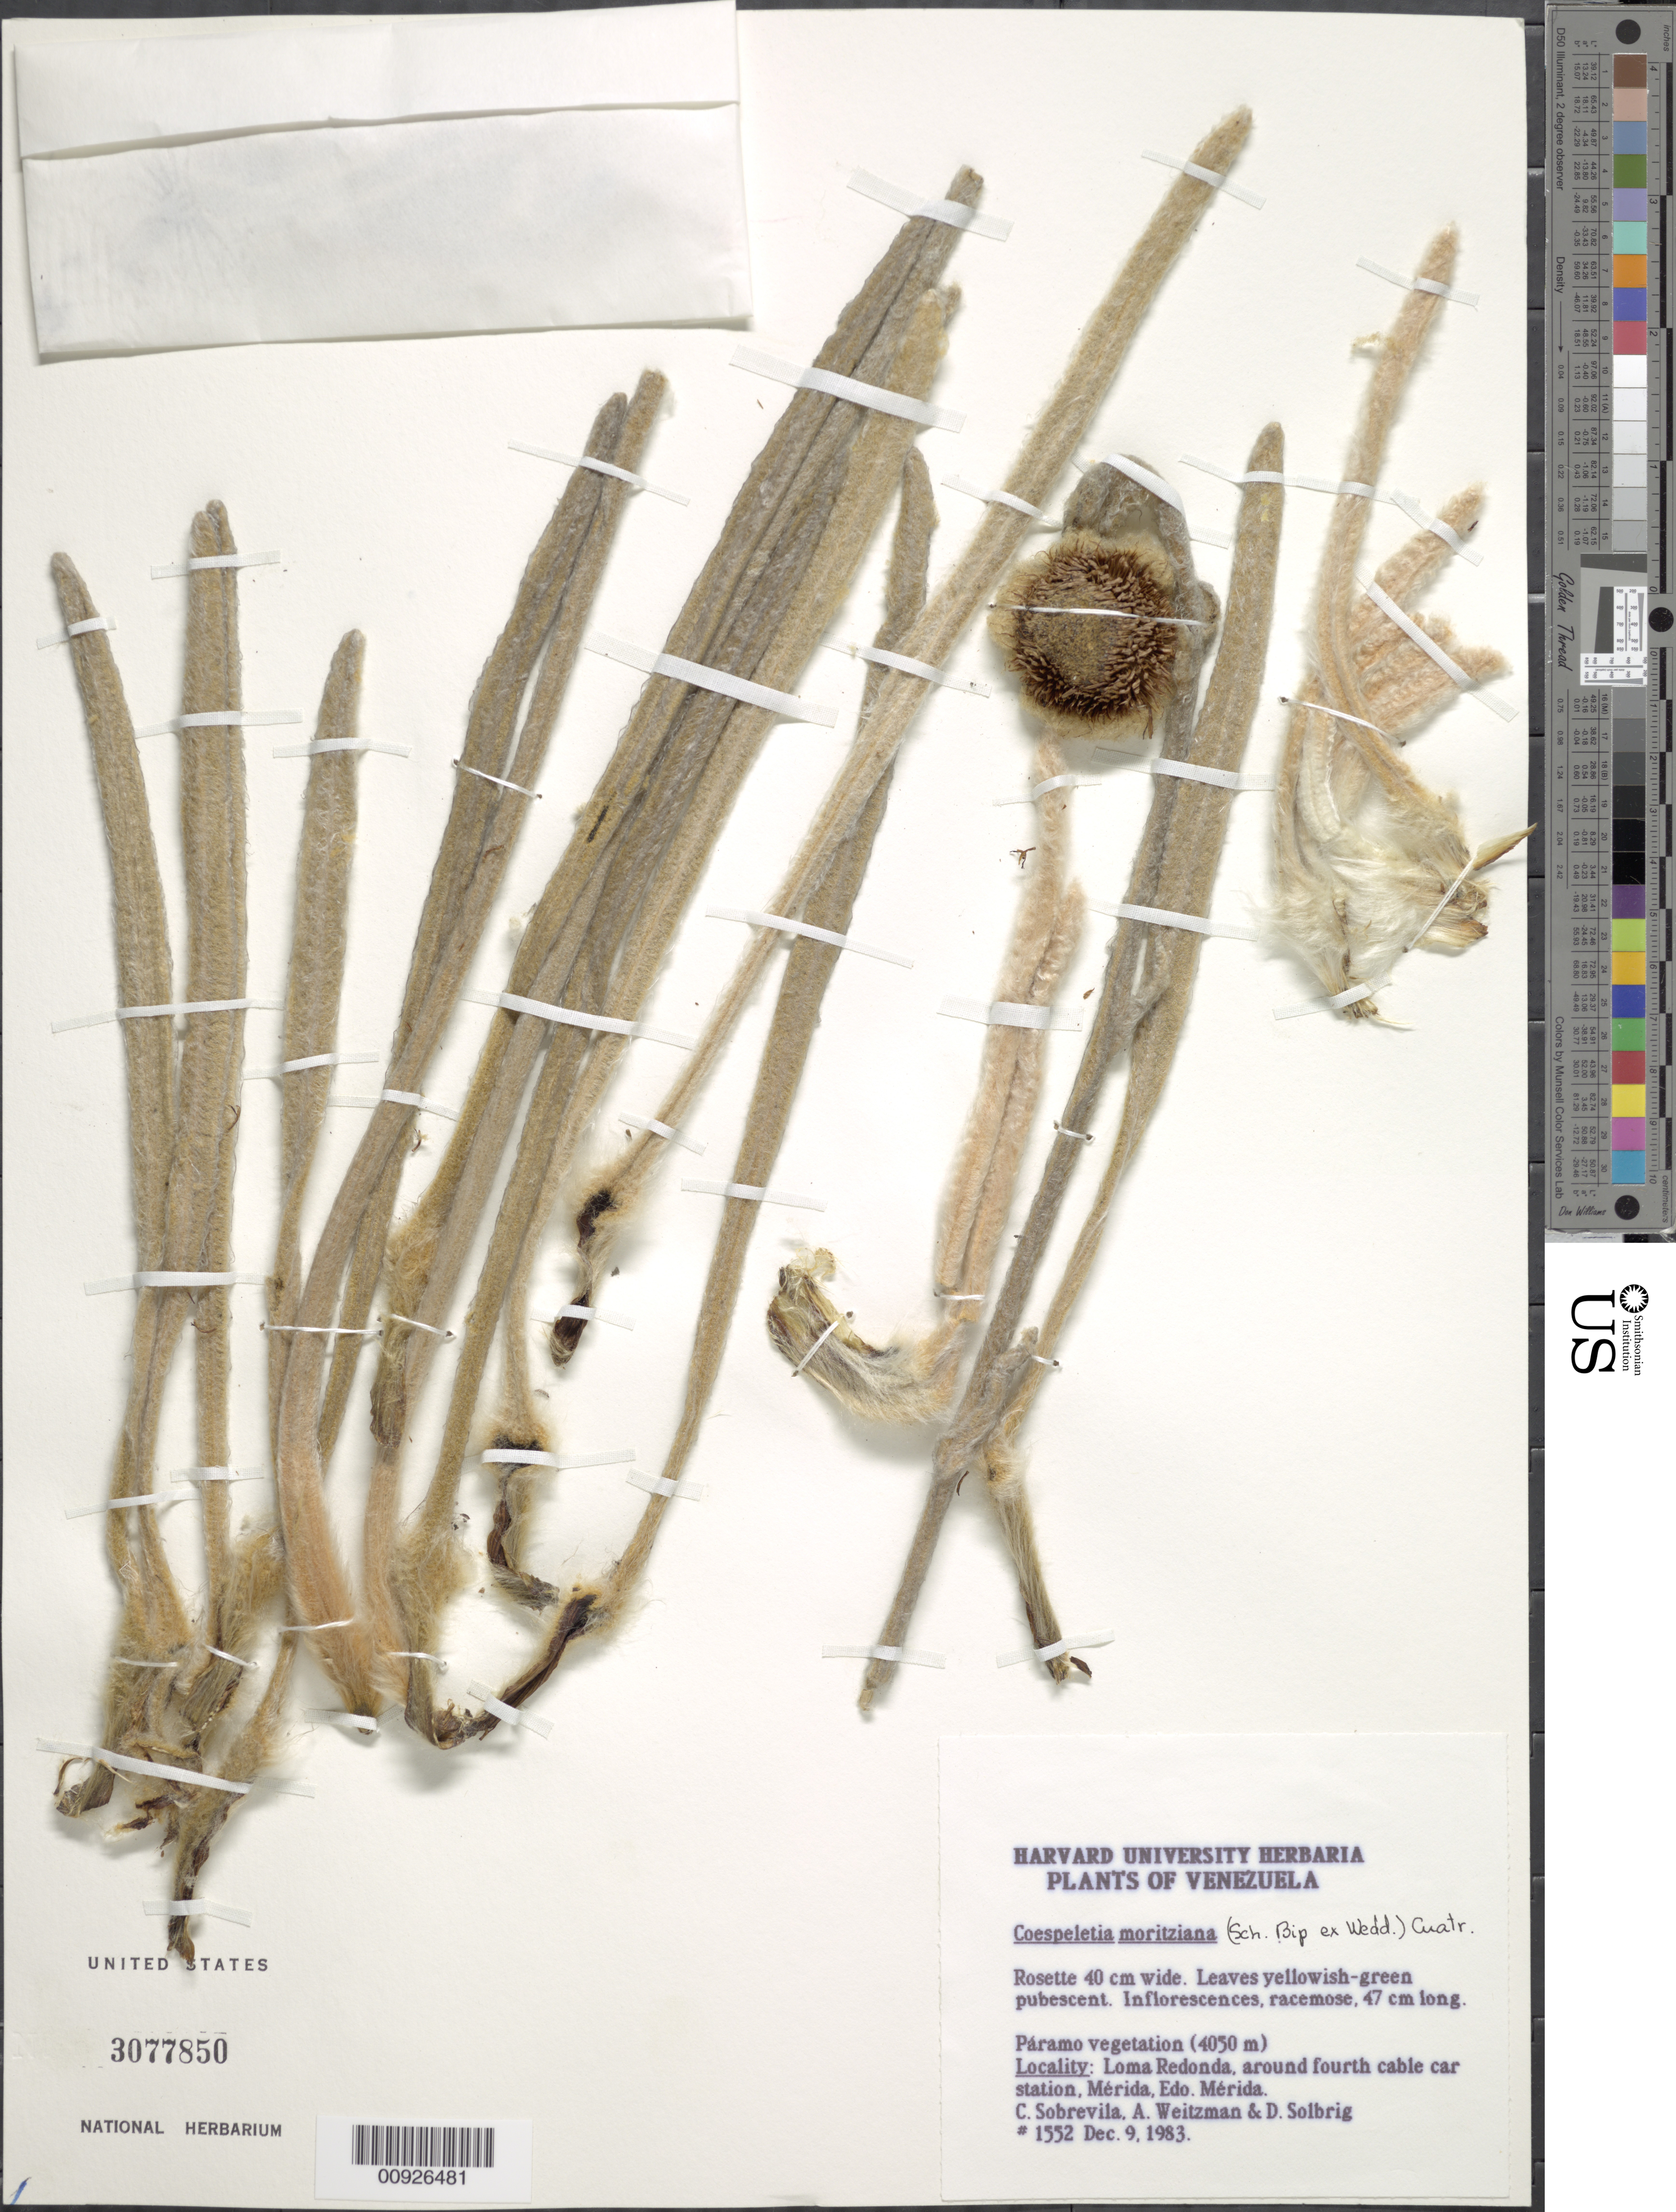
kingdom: Plantae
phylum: Tracheophyta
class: Magnoliopsida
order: Asterales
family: Asteraceae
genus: Coespeletia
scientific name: Coespeletia moritziana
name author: (Sch. Bip. ex Wedd.) Cuatrec.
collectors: C. Sobrevila, A. Weitzman & D. Solbrig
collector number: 1552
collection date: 1983-12-09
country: Venezuela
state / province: Mérida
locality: Loma redonda, around fourth cable car station.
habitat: Páramo vegetation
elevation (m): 4050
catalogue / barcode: US 3077850